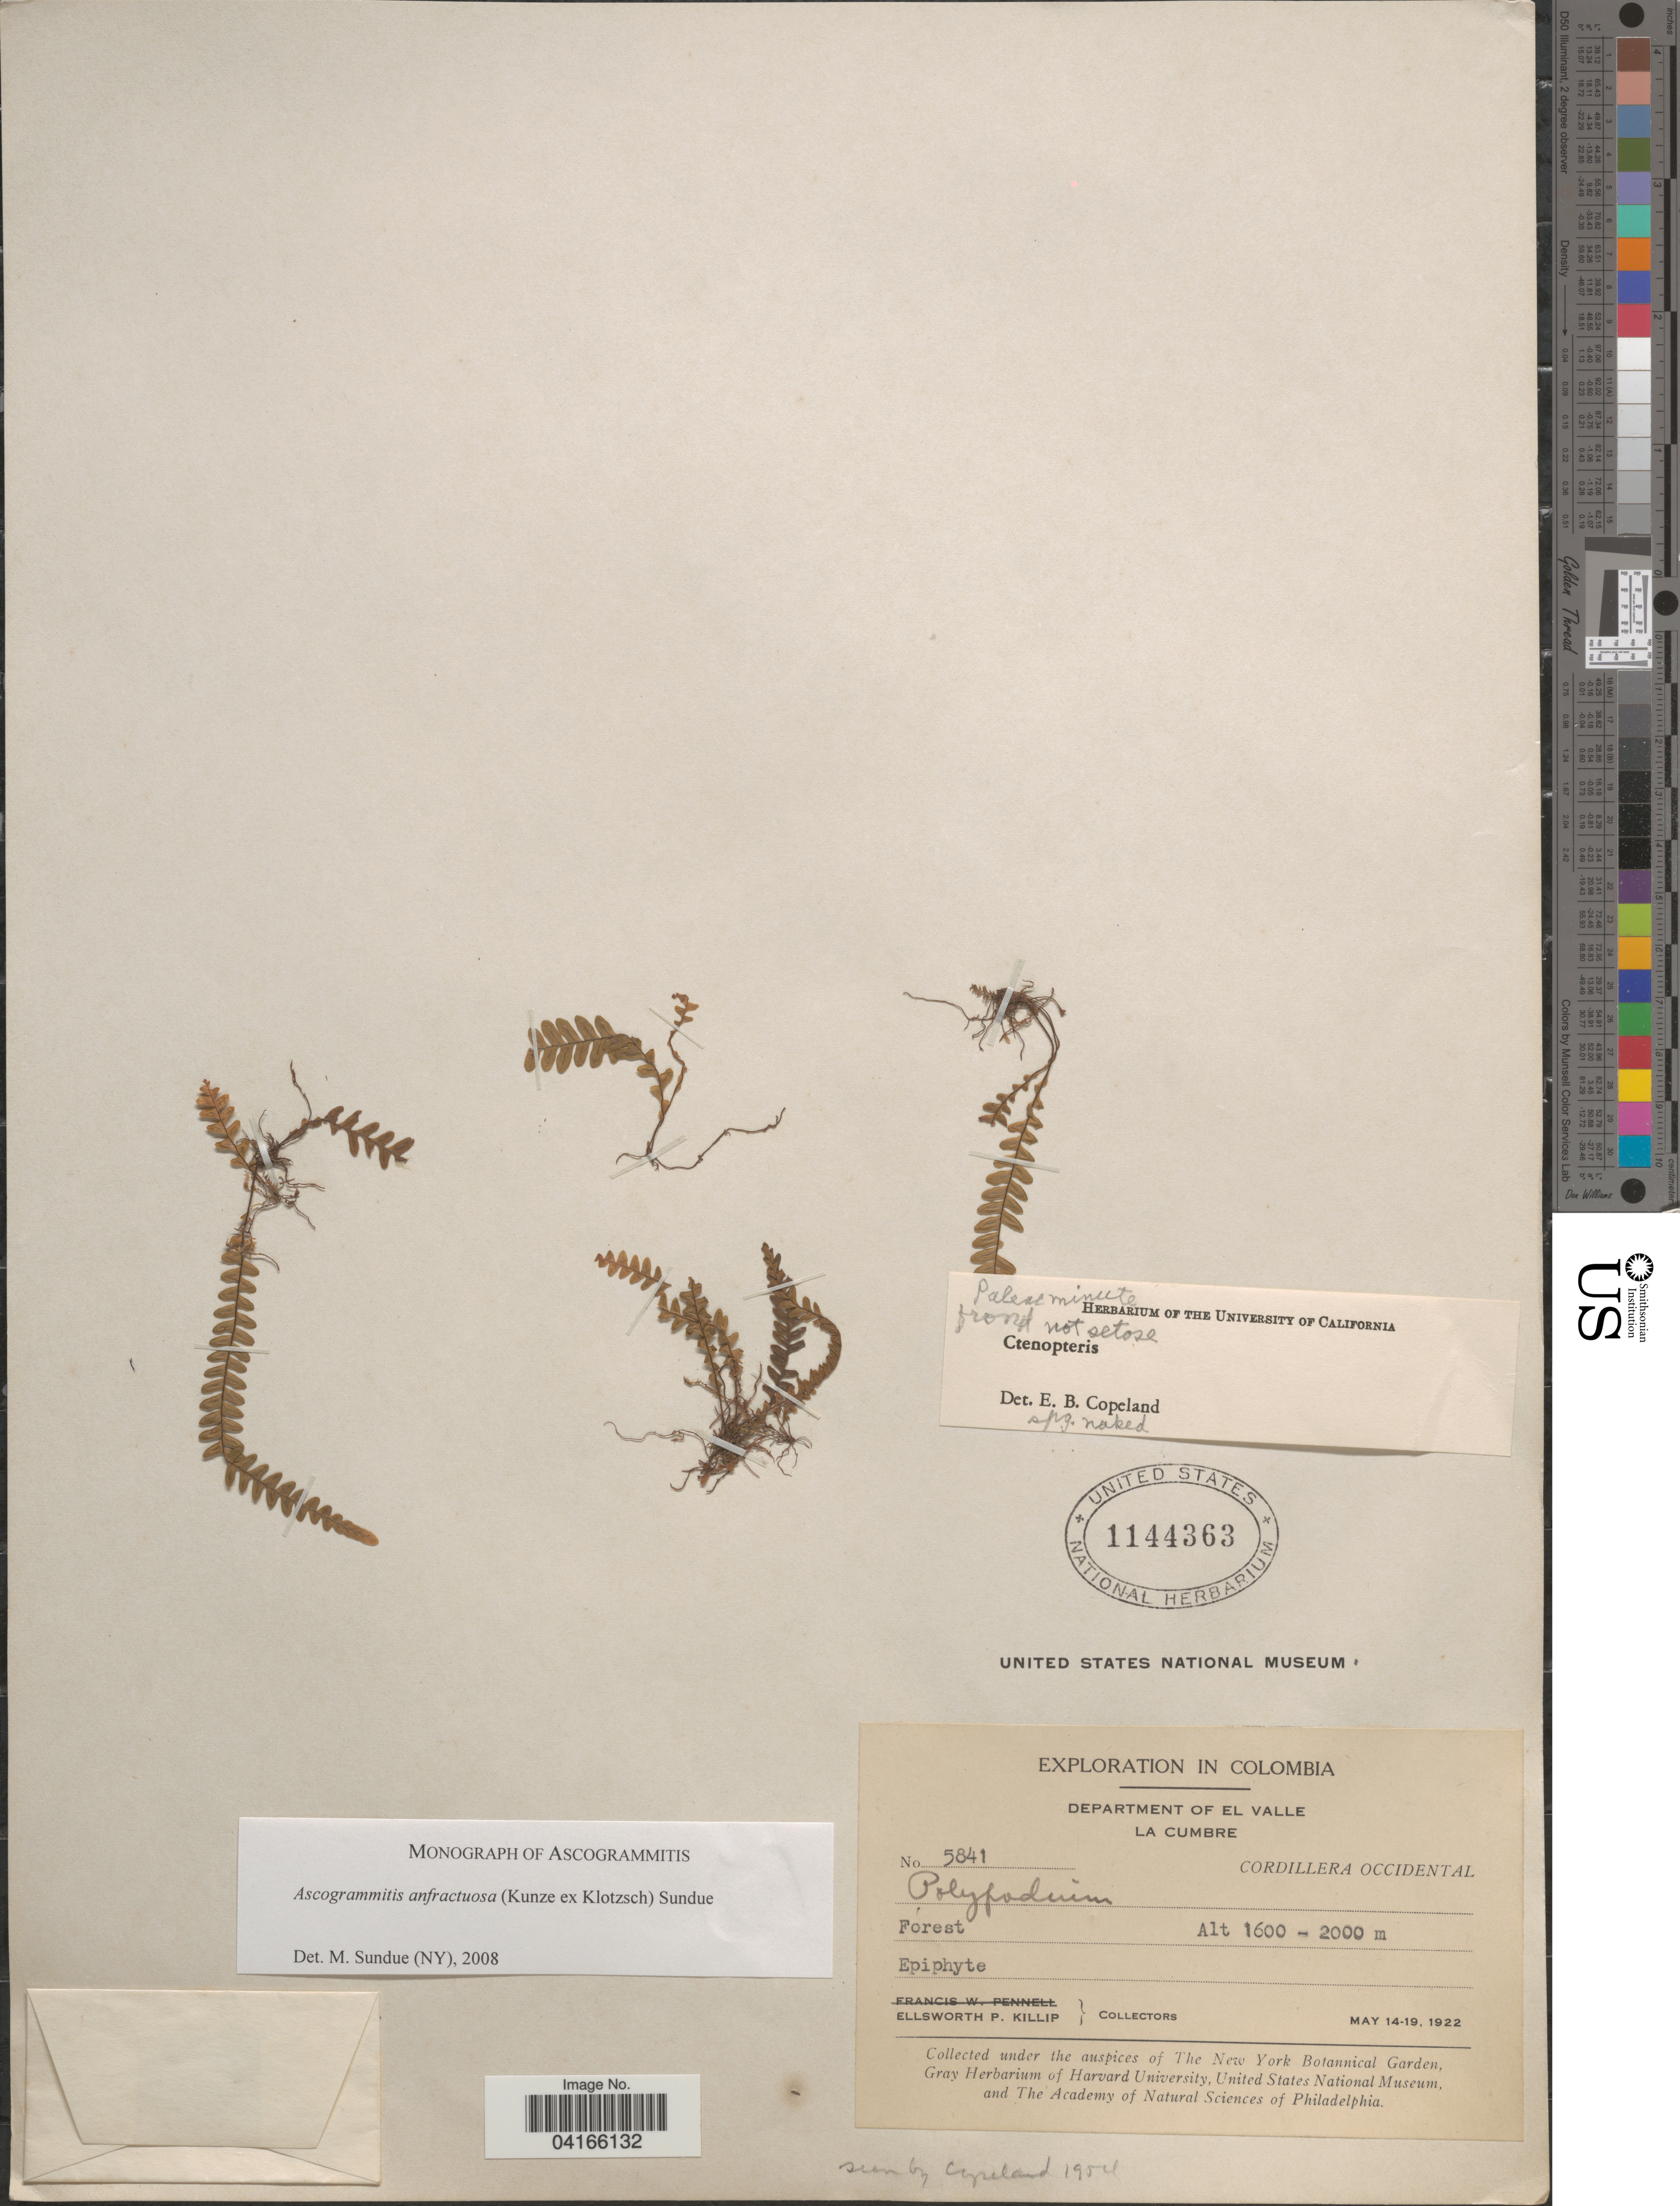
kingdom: Plantae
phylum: Tracheophyta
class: Polypodiopsida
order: Polypodiales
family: Polypodiaceae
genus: Ascogrammitis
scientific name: Ascogrammitis anfractuosa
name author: (Kunze ex Klotzsch) Sundue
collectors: E. P. Killip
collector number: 5841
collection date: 1922-05-14/1922-05-19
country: Colombia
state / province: Valle del Cauca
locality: Exploration in Colombia. Department of El Valle. La Cumbre. Cordillera Occidental.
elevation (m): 1600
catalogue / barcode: US 1144363